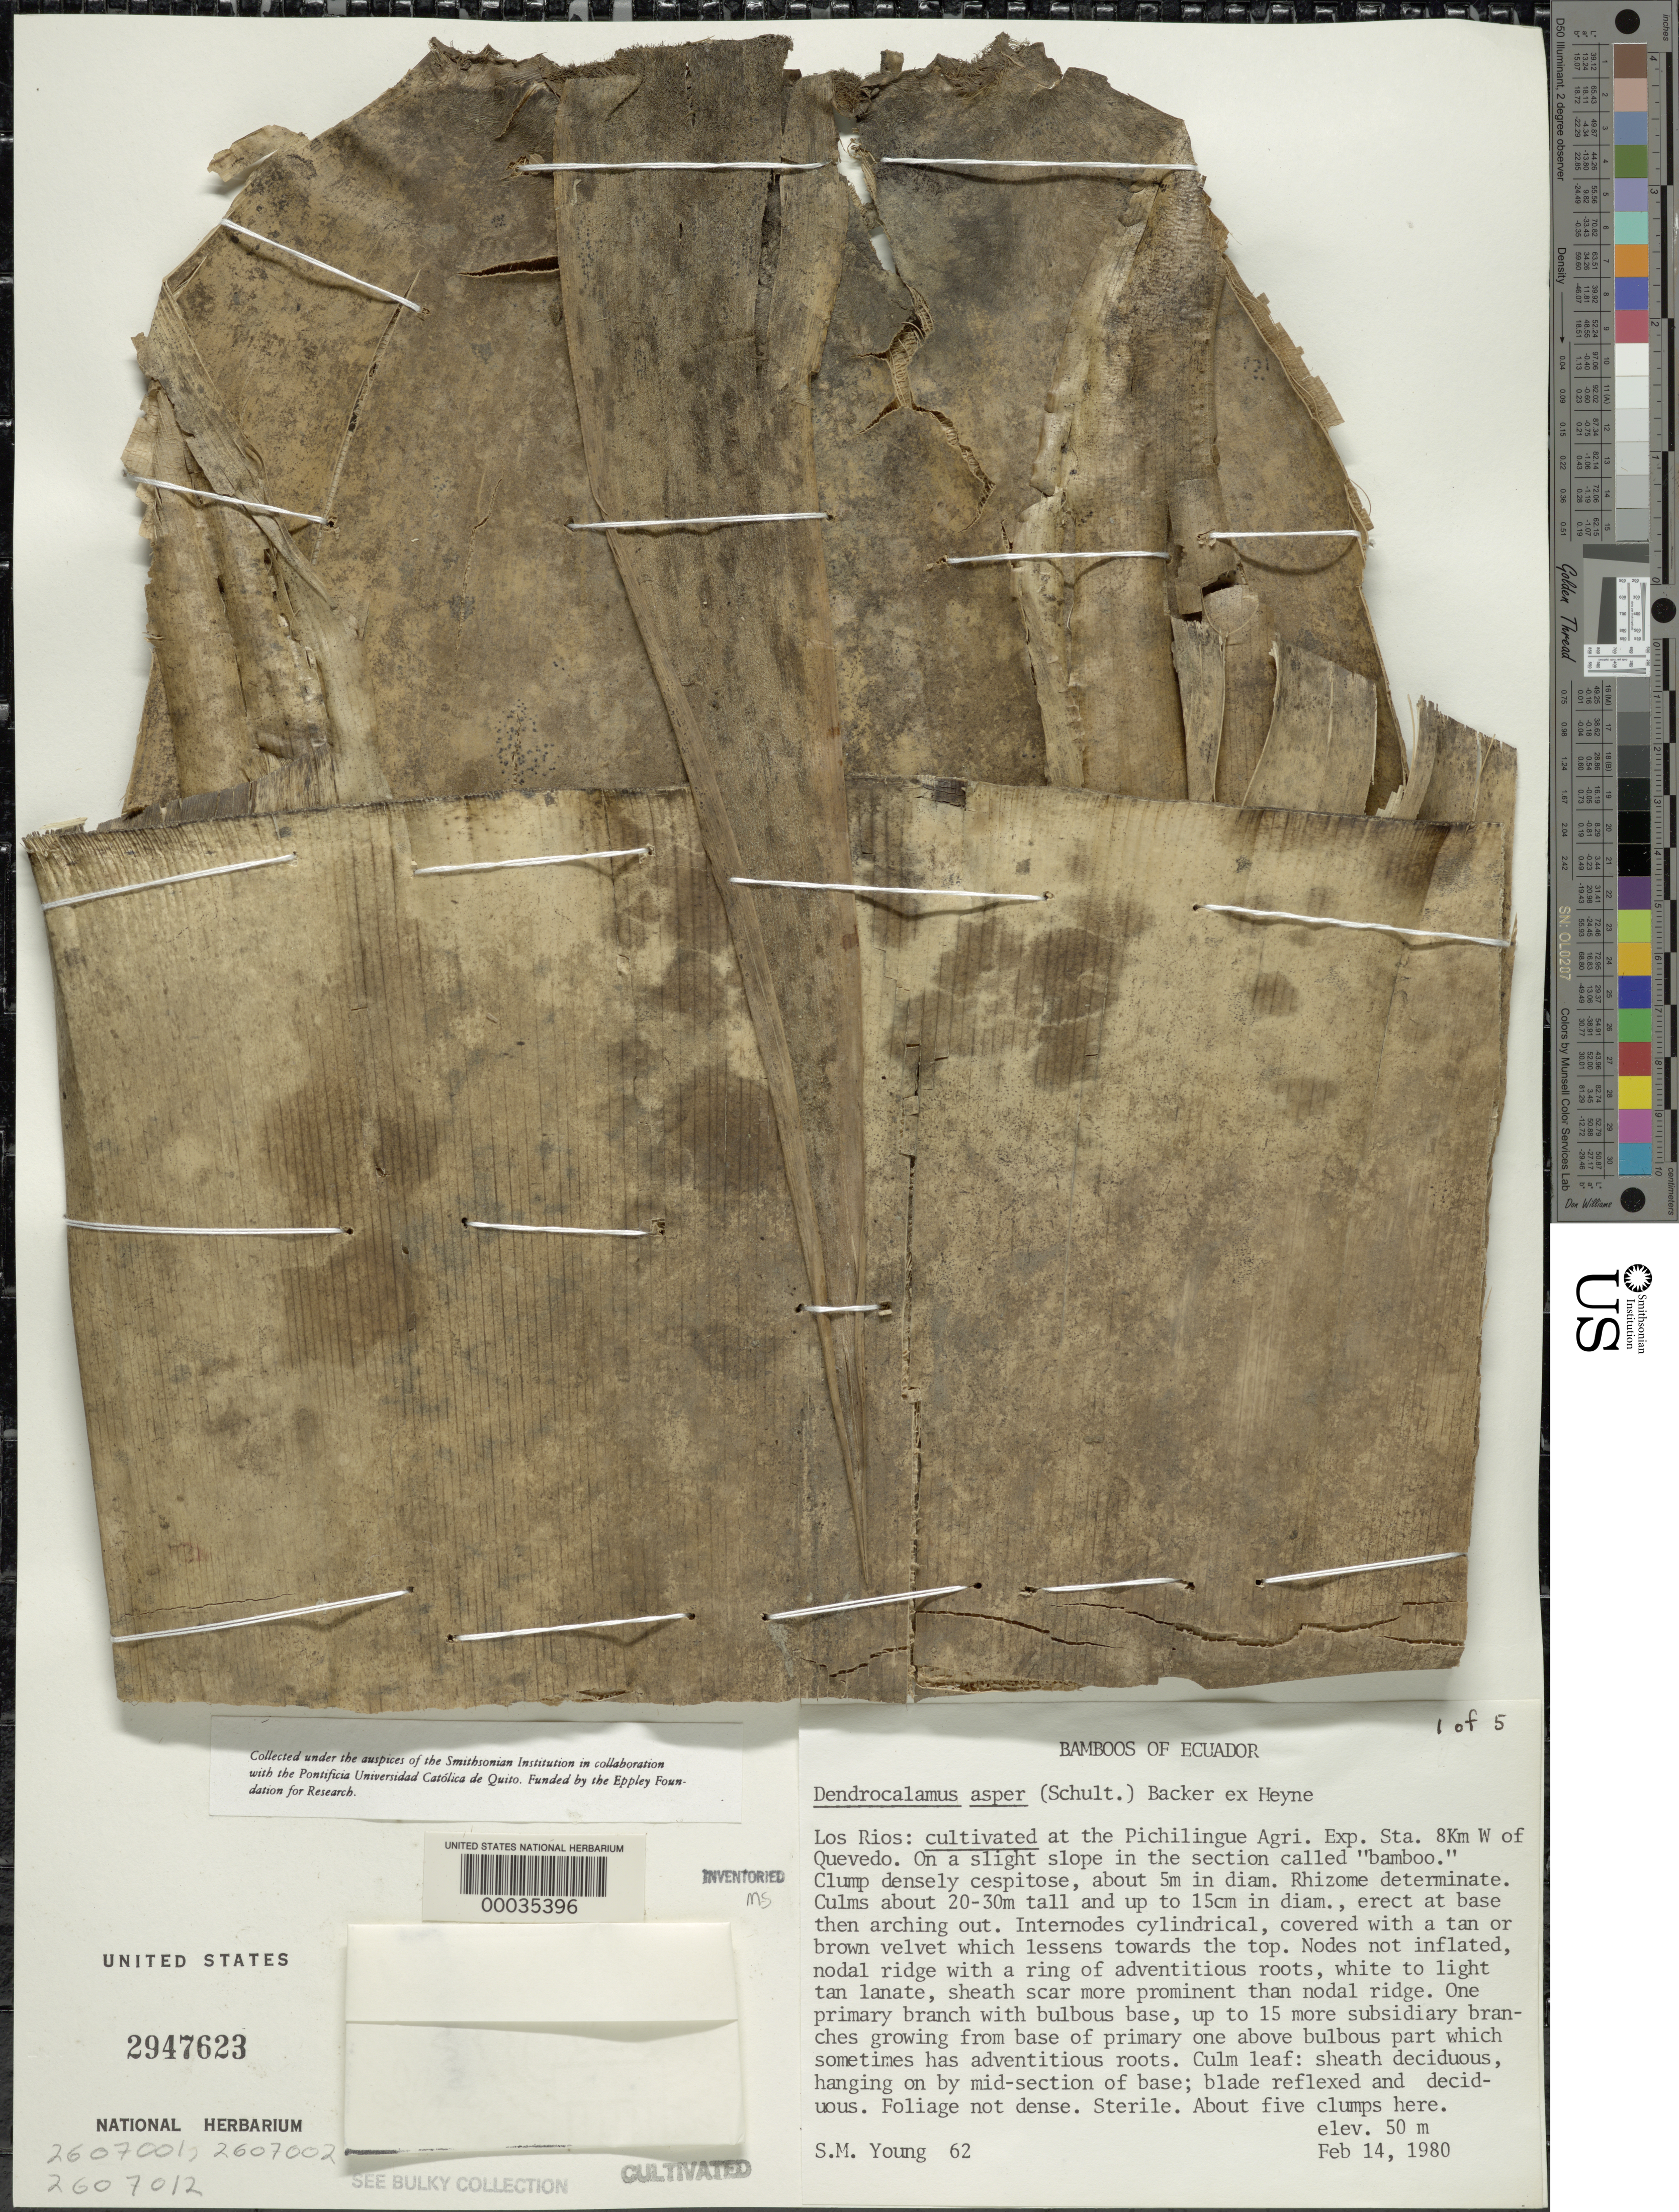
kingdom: Plantae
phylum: Tracheophyta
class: Liliopsida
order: Poales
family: Poaceae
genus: Dendrocalamus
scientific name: Dendrocalamus asper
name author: (Schult. & Schult. f.) Backer ex K. Heyne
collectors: S. Young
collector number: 62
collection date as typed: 14 Feb 1980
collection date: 1980-02-14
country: Ecuador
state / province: Los Ríos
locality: Pichilingue agriculture Experimentalal station, Quevedo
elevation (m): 50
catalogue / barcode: US 2947623